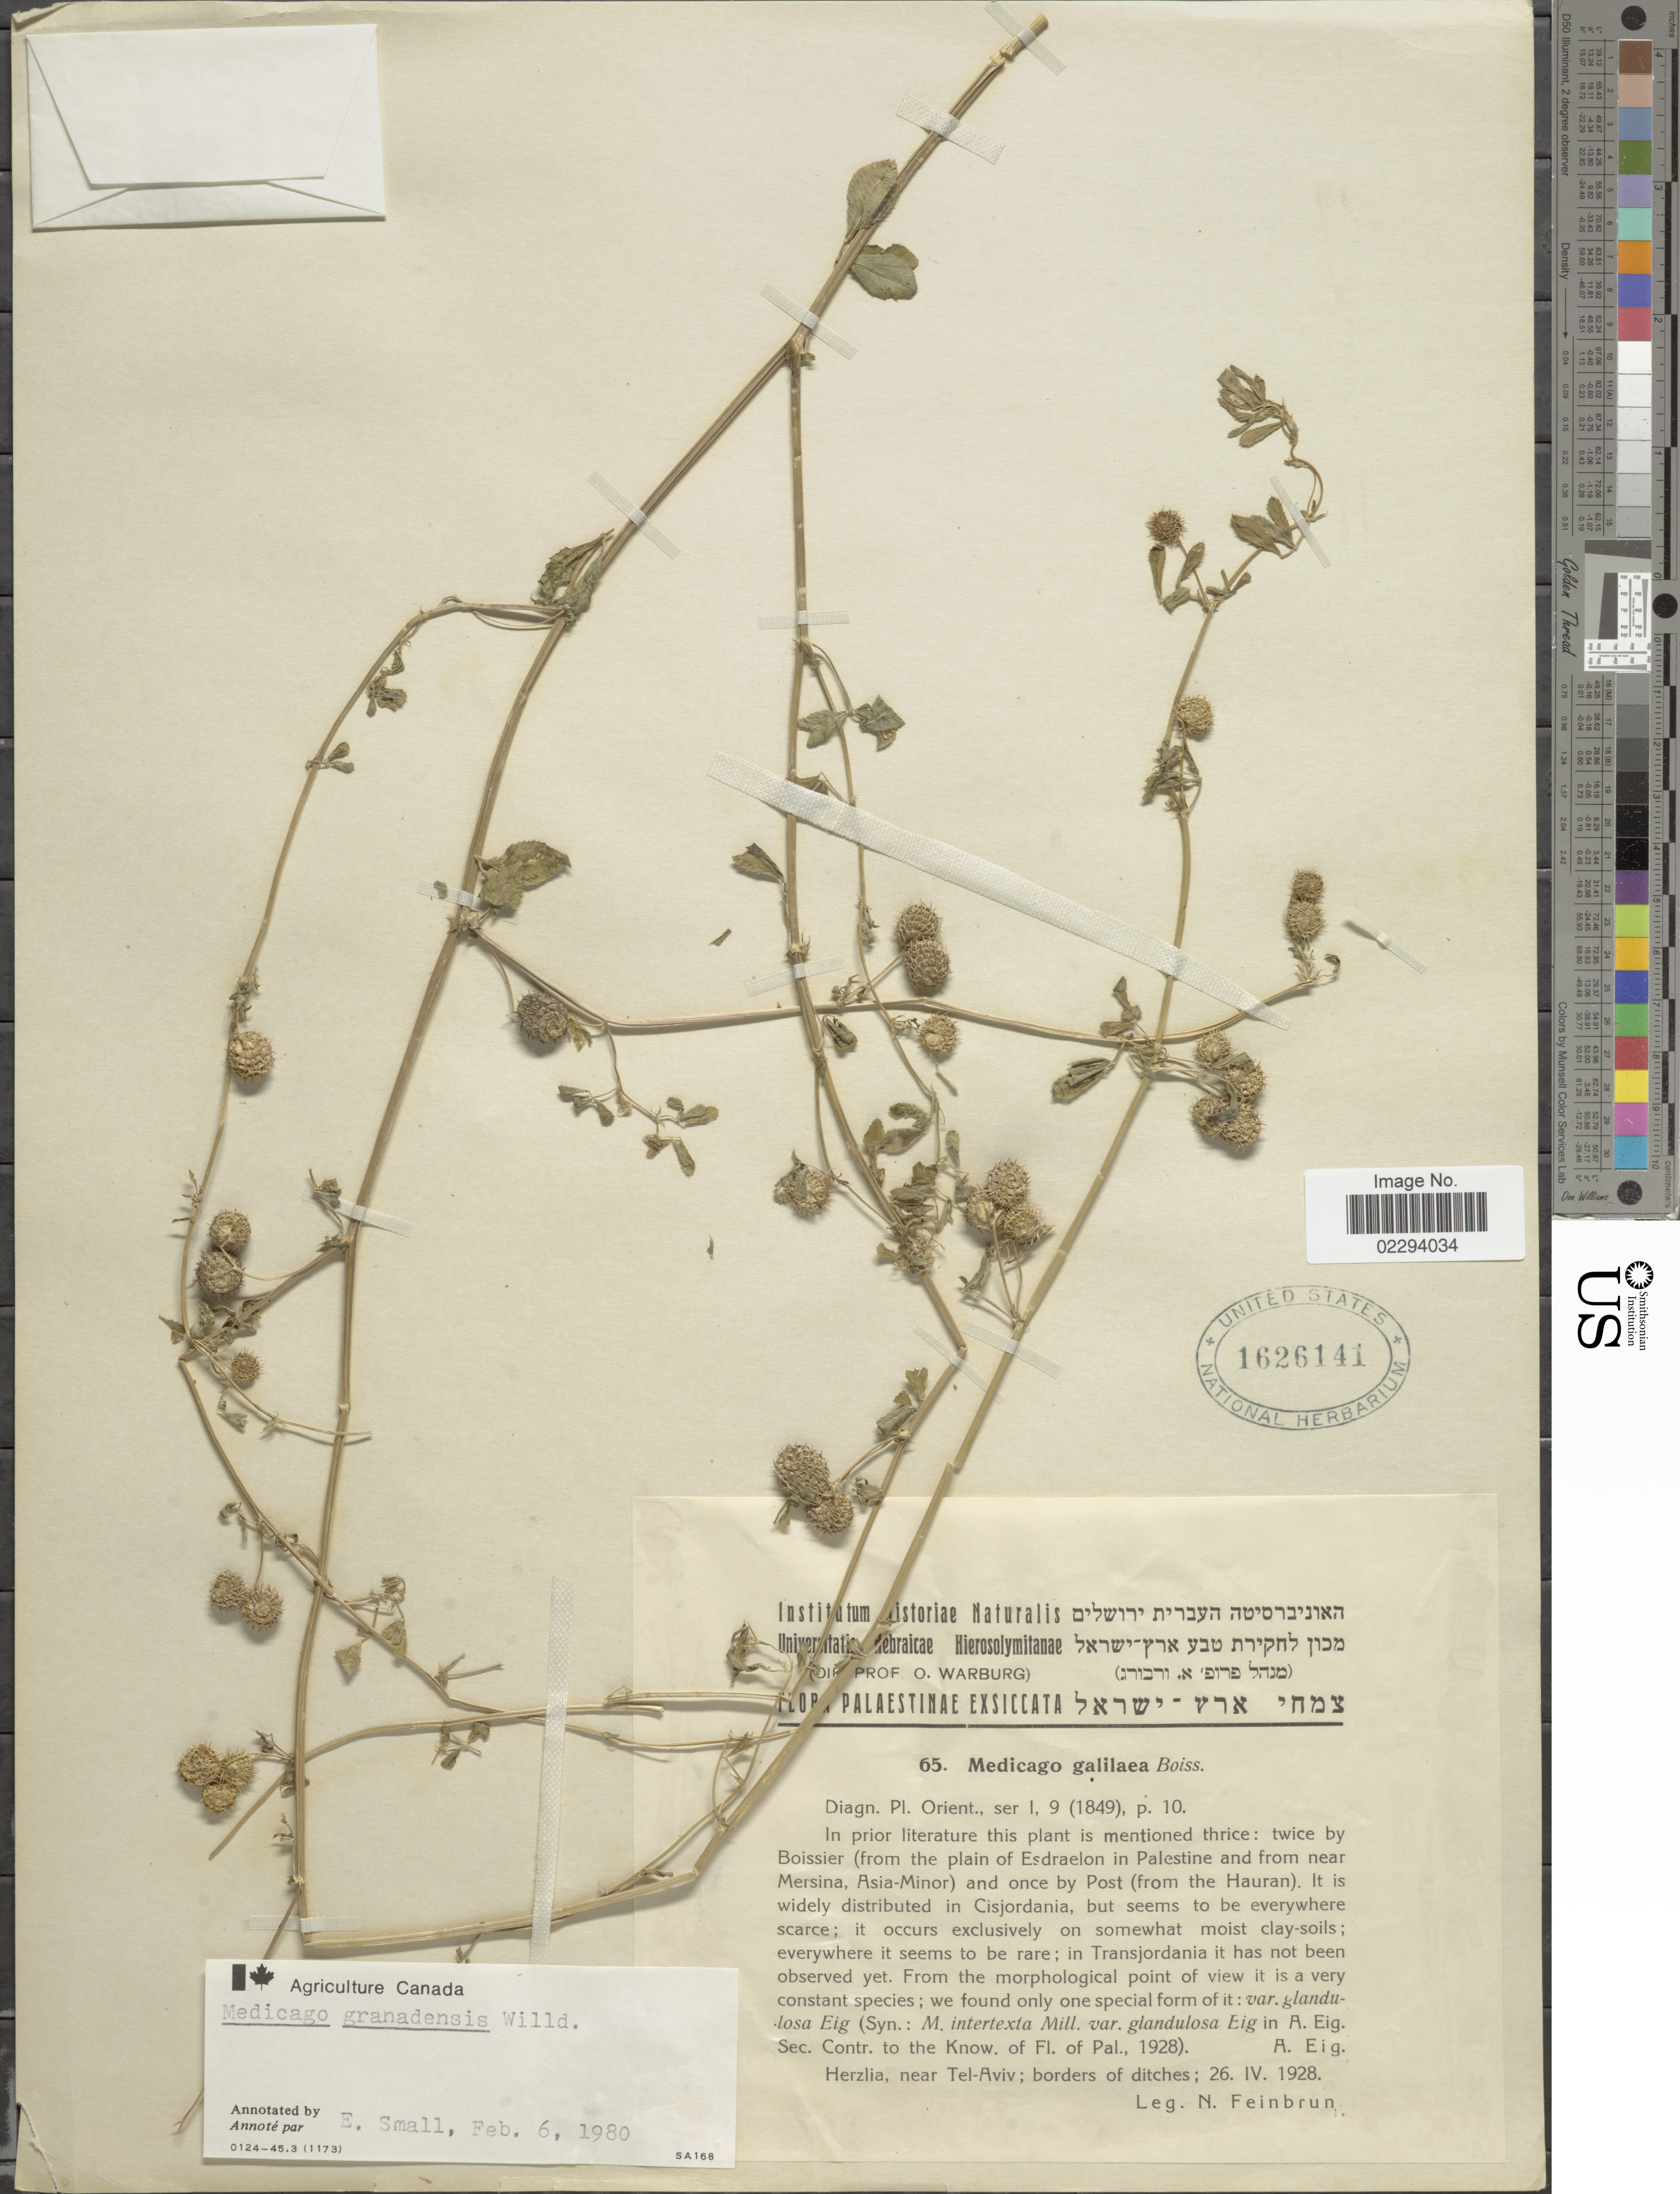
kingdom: Plantae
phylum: Tracheophyta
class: Magnoliopsida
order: Fabales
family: Fabaceae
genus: Medicago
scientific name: Medicago granadensis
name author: Willd.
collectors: N. Feinbrun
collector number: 65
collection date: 1928-04-26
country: Israel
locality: Herzlia, near Tel-Aviv; borders of ditches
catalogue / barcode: US 1626141